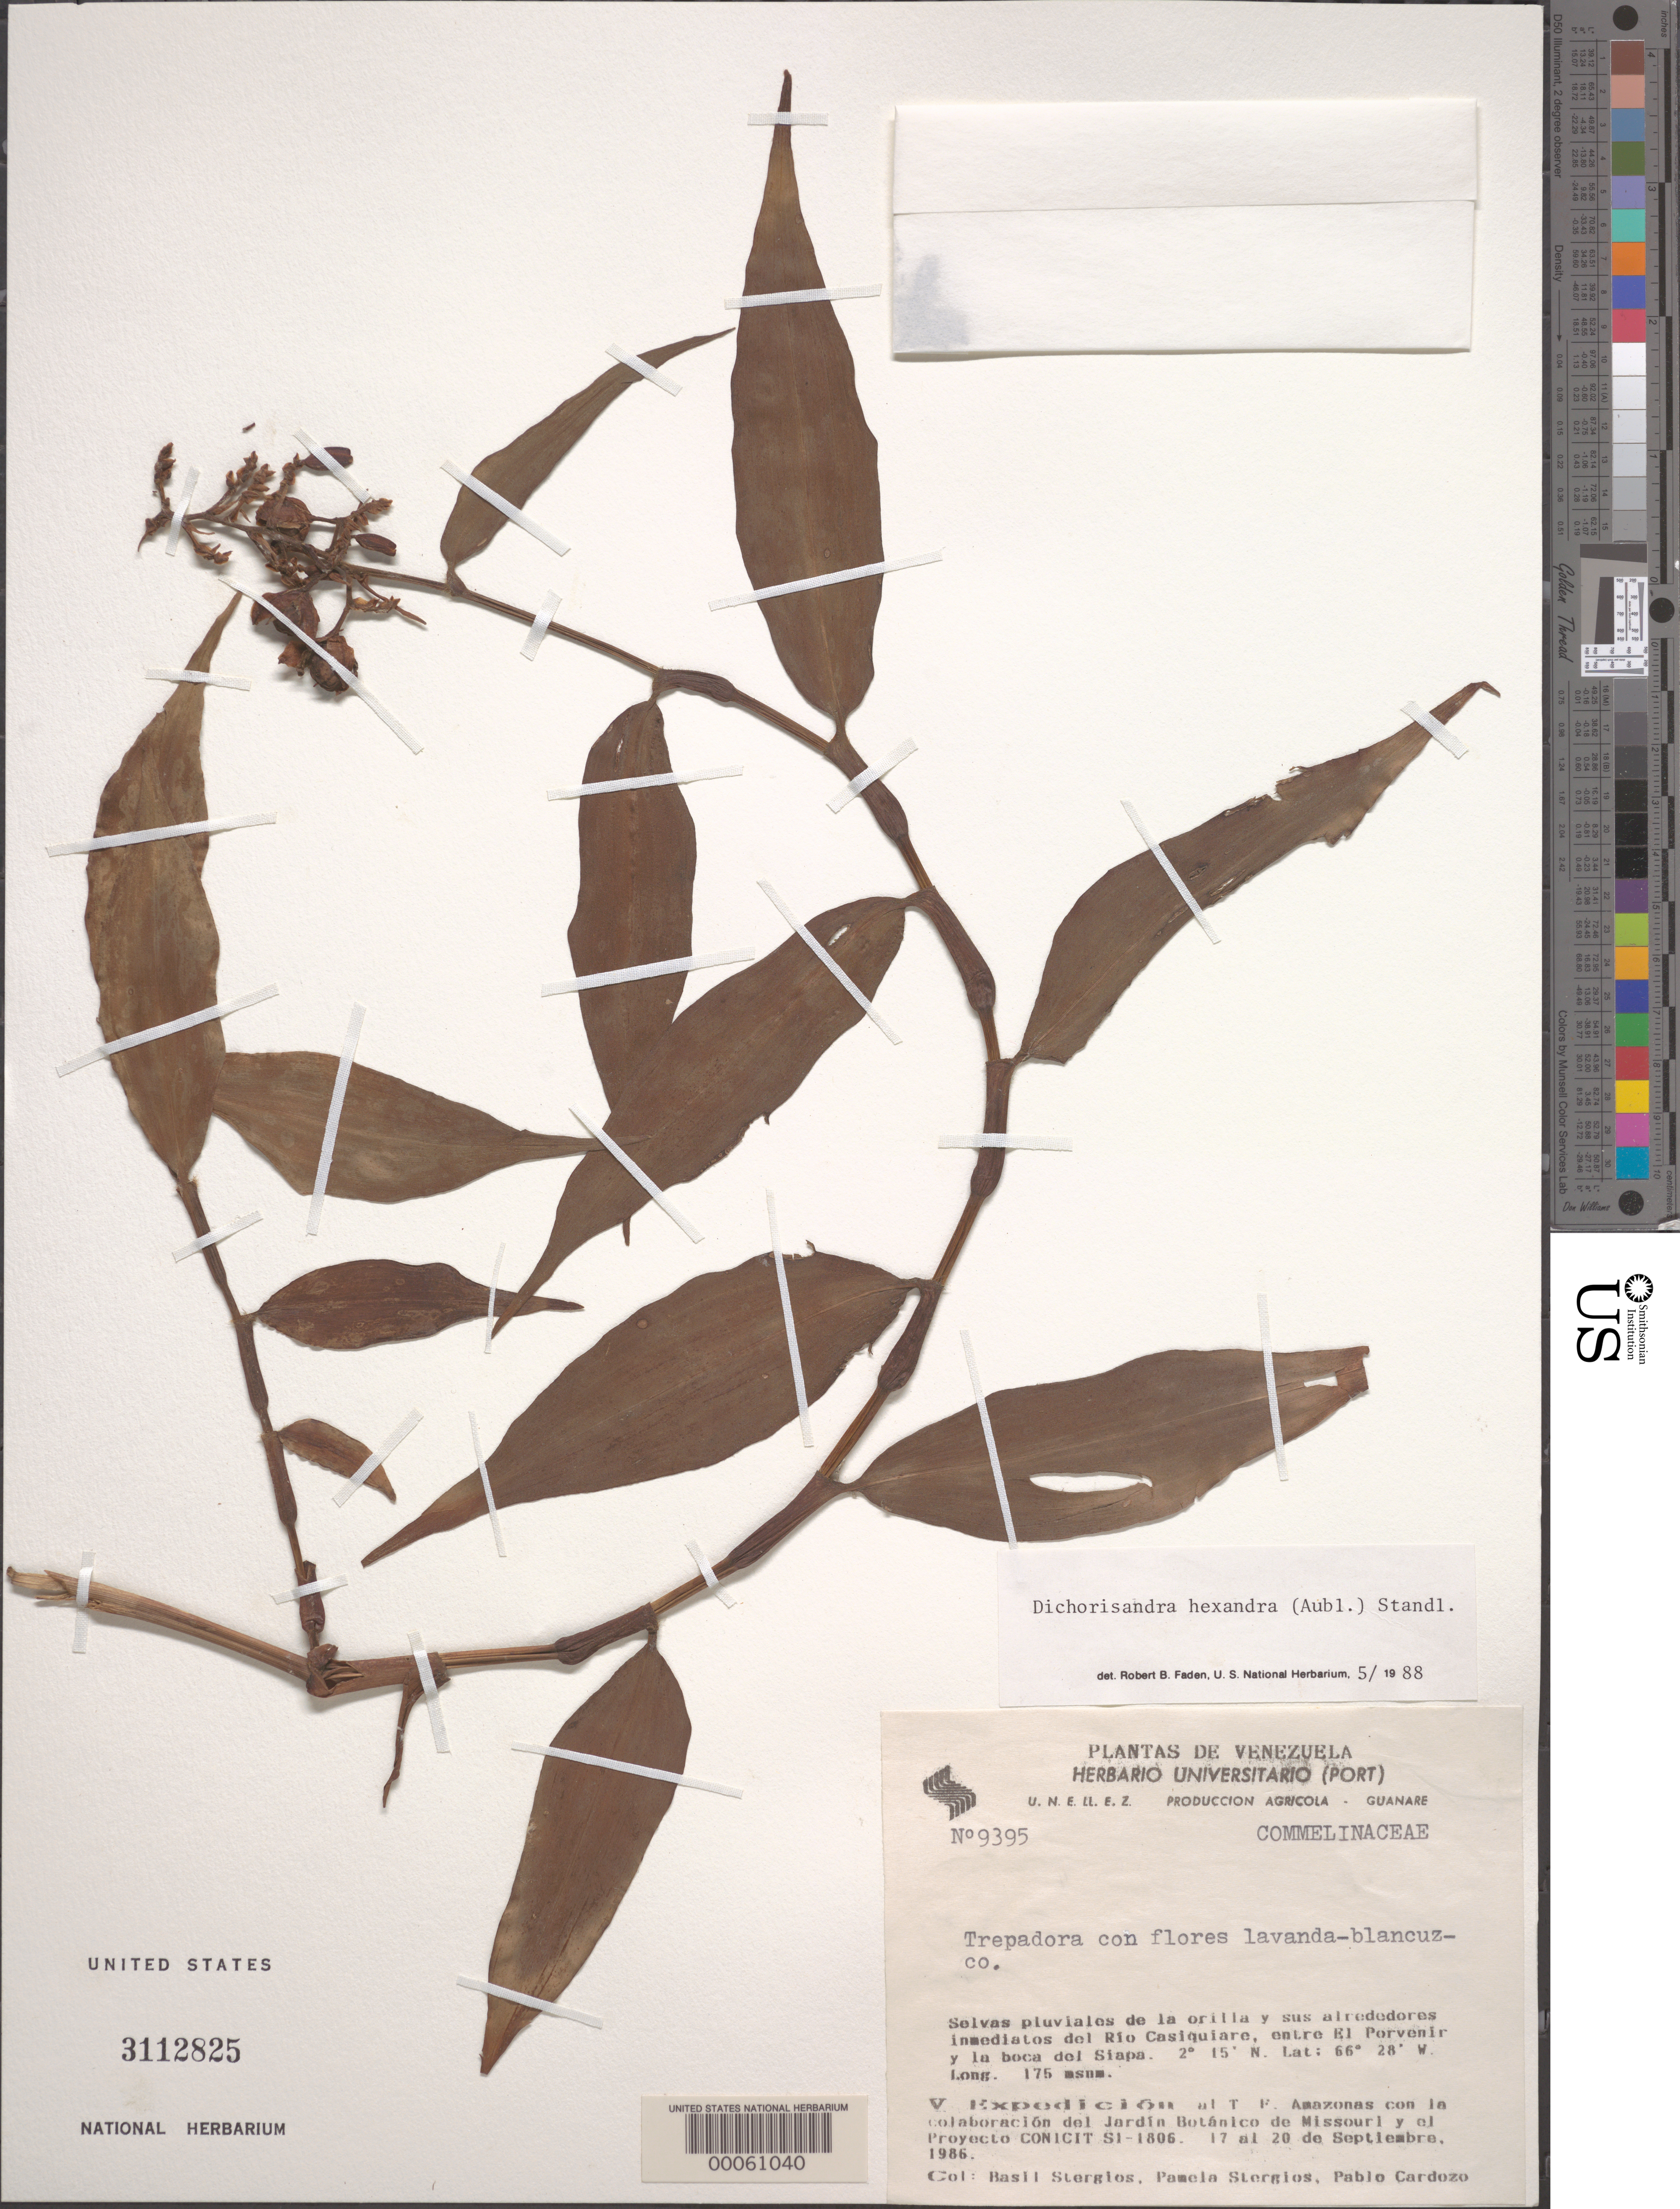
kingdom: Plantae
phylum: Tracheophyta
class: Liliopsida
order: Commelinales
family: Commelinaceae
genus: Dichorisandra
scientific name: Dichorisandra hexandra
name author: (Aubl.) Standl.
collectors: B. G. Stergios, P. Stergios & P. Cardozo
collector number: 9395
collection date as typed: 20 Sep 1986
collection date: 1986-09-20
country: Venezuela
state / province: Amazonas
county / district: Río Negro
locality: Rio Casiquiare, between el Porvenir and mouth of Siapa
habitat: Forest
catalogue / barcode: US 3112825